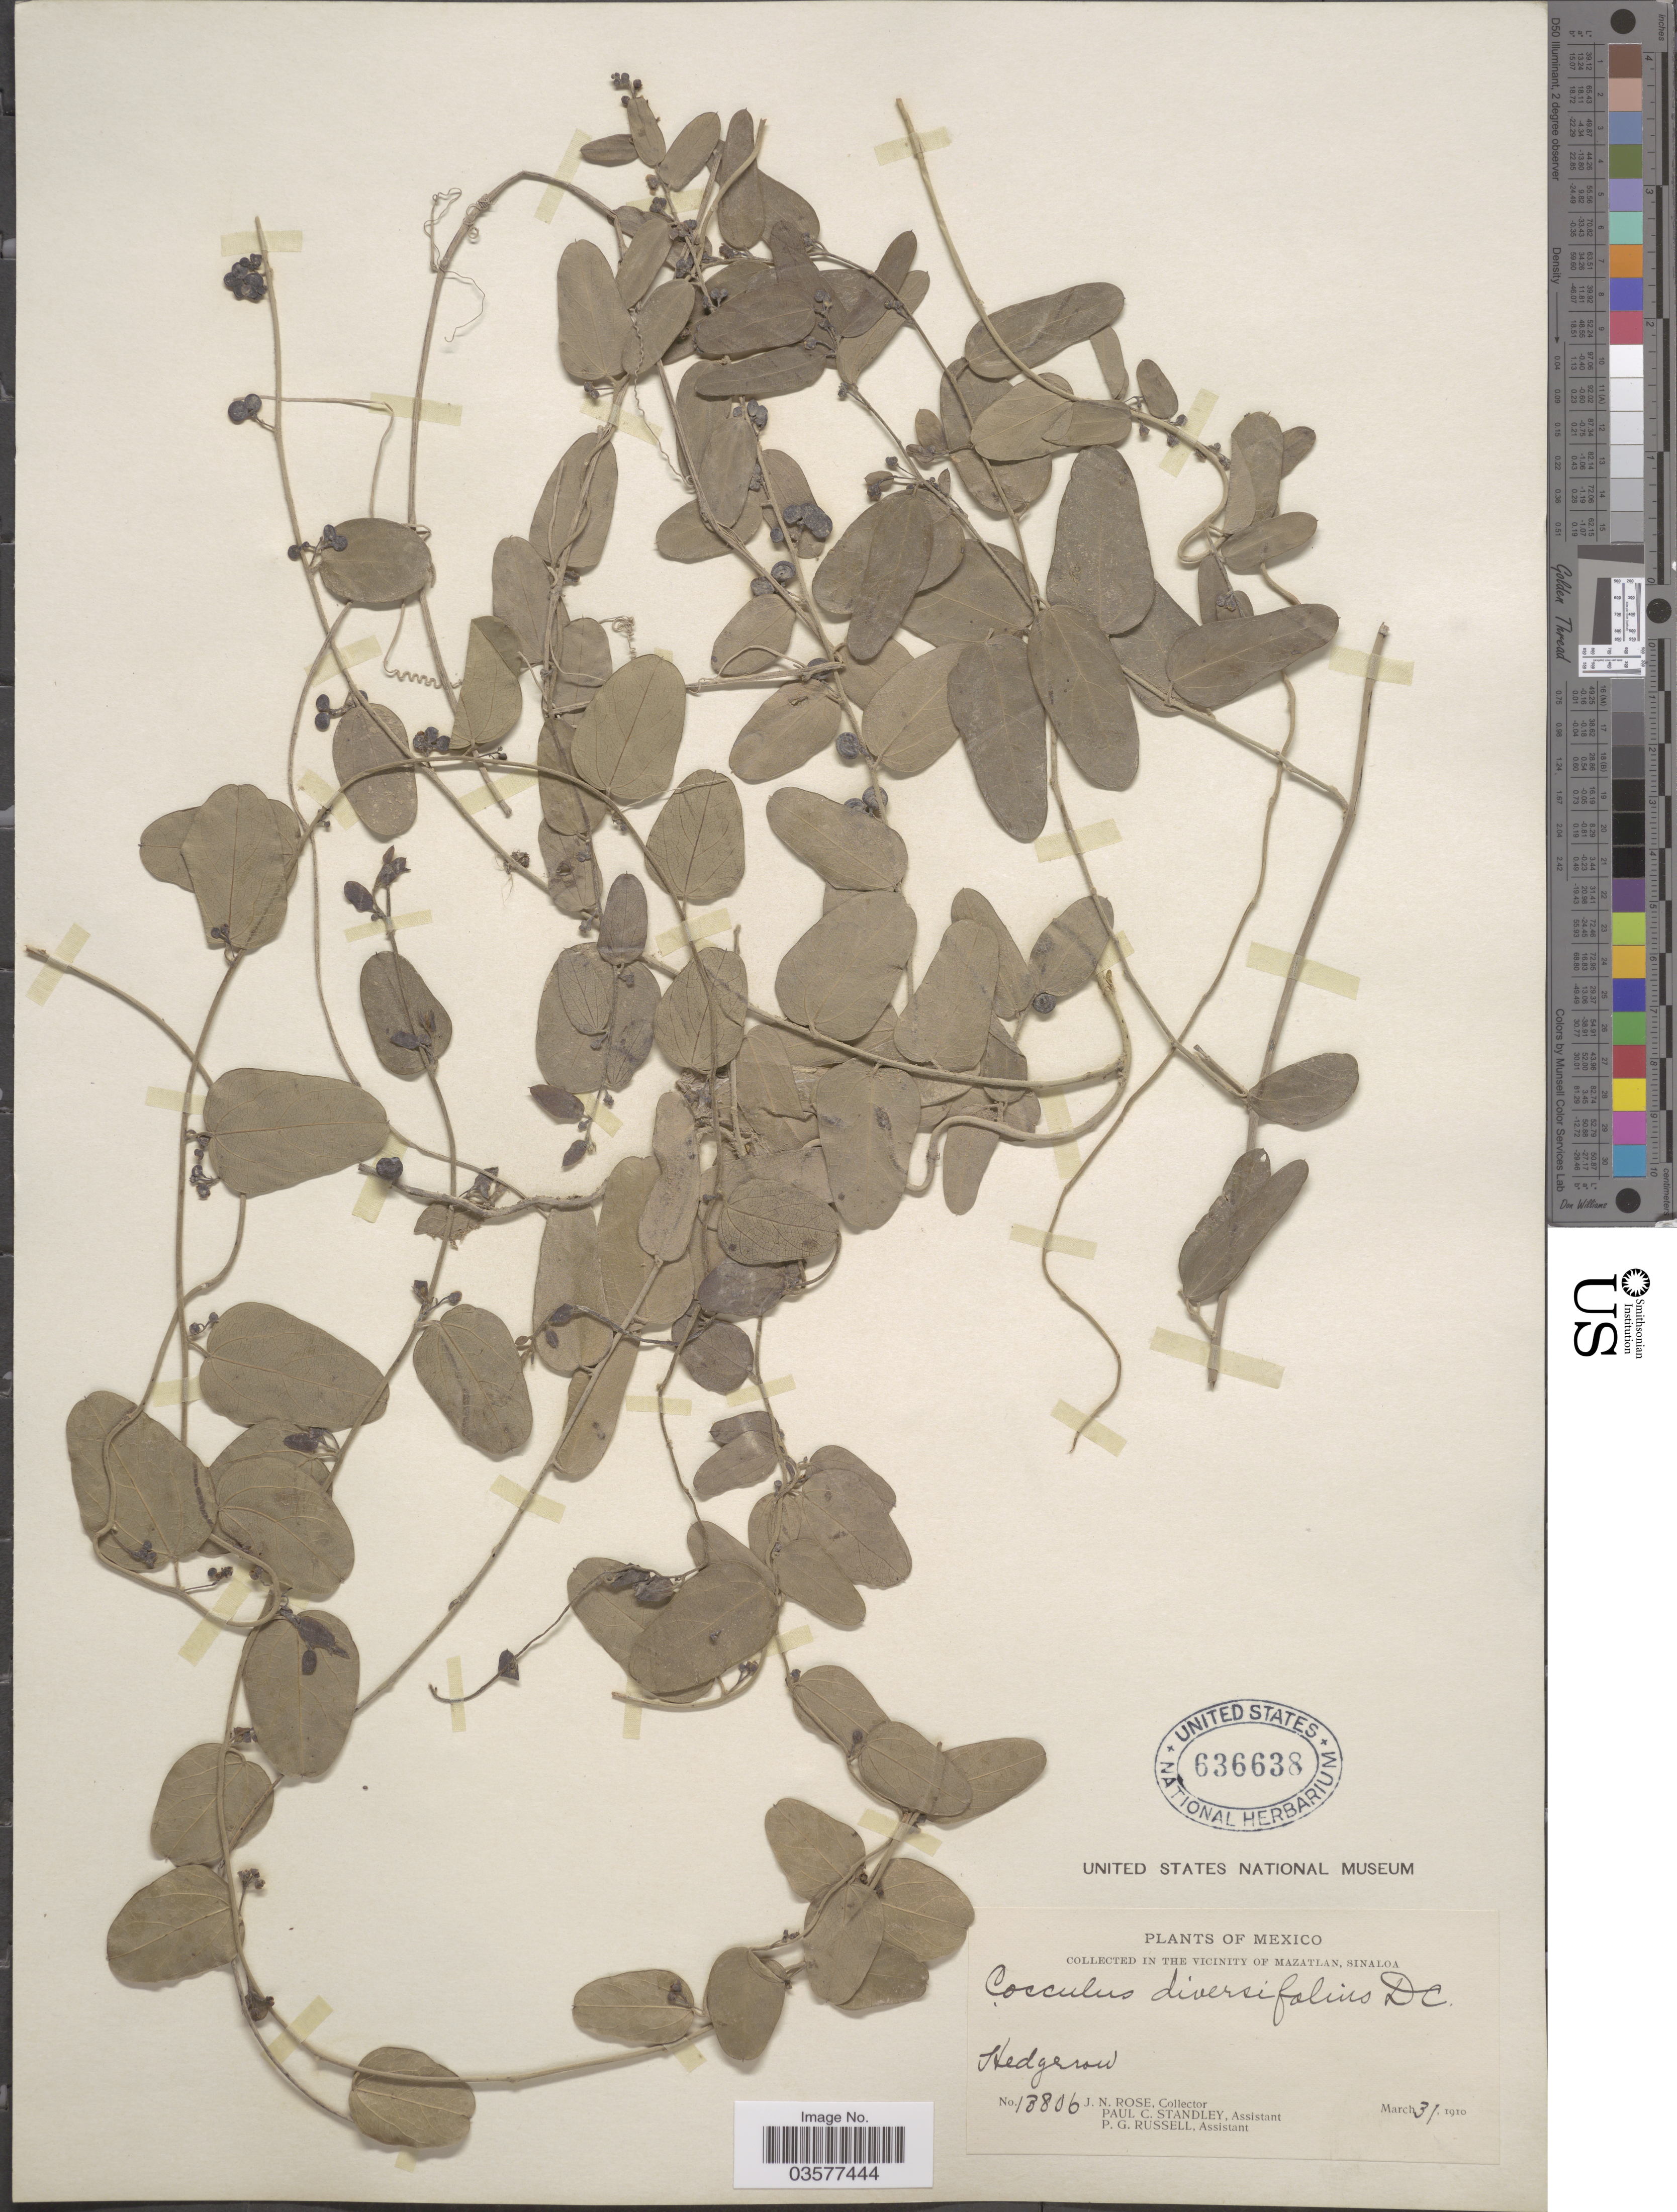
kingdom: Plantae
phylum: Tracheophyta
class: Magnoliopsida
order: Ranunculales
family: Menispermaceae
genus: Cocculus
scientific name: Cocculus diversifolius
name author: DC.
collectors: J. N. Rose, P. C. Standley & P. G. Russell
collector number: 13806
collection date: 1910-03-31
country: Mexico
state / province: Sinaloa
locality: Vicinity of Mazatlan. Hedgerow.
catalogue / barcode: US 636638